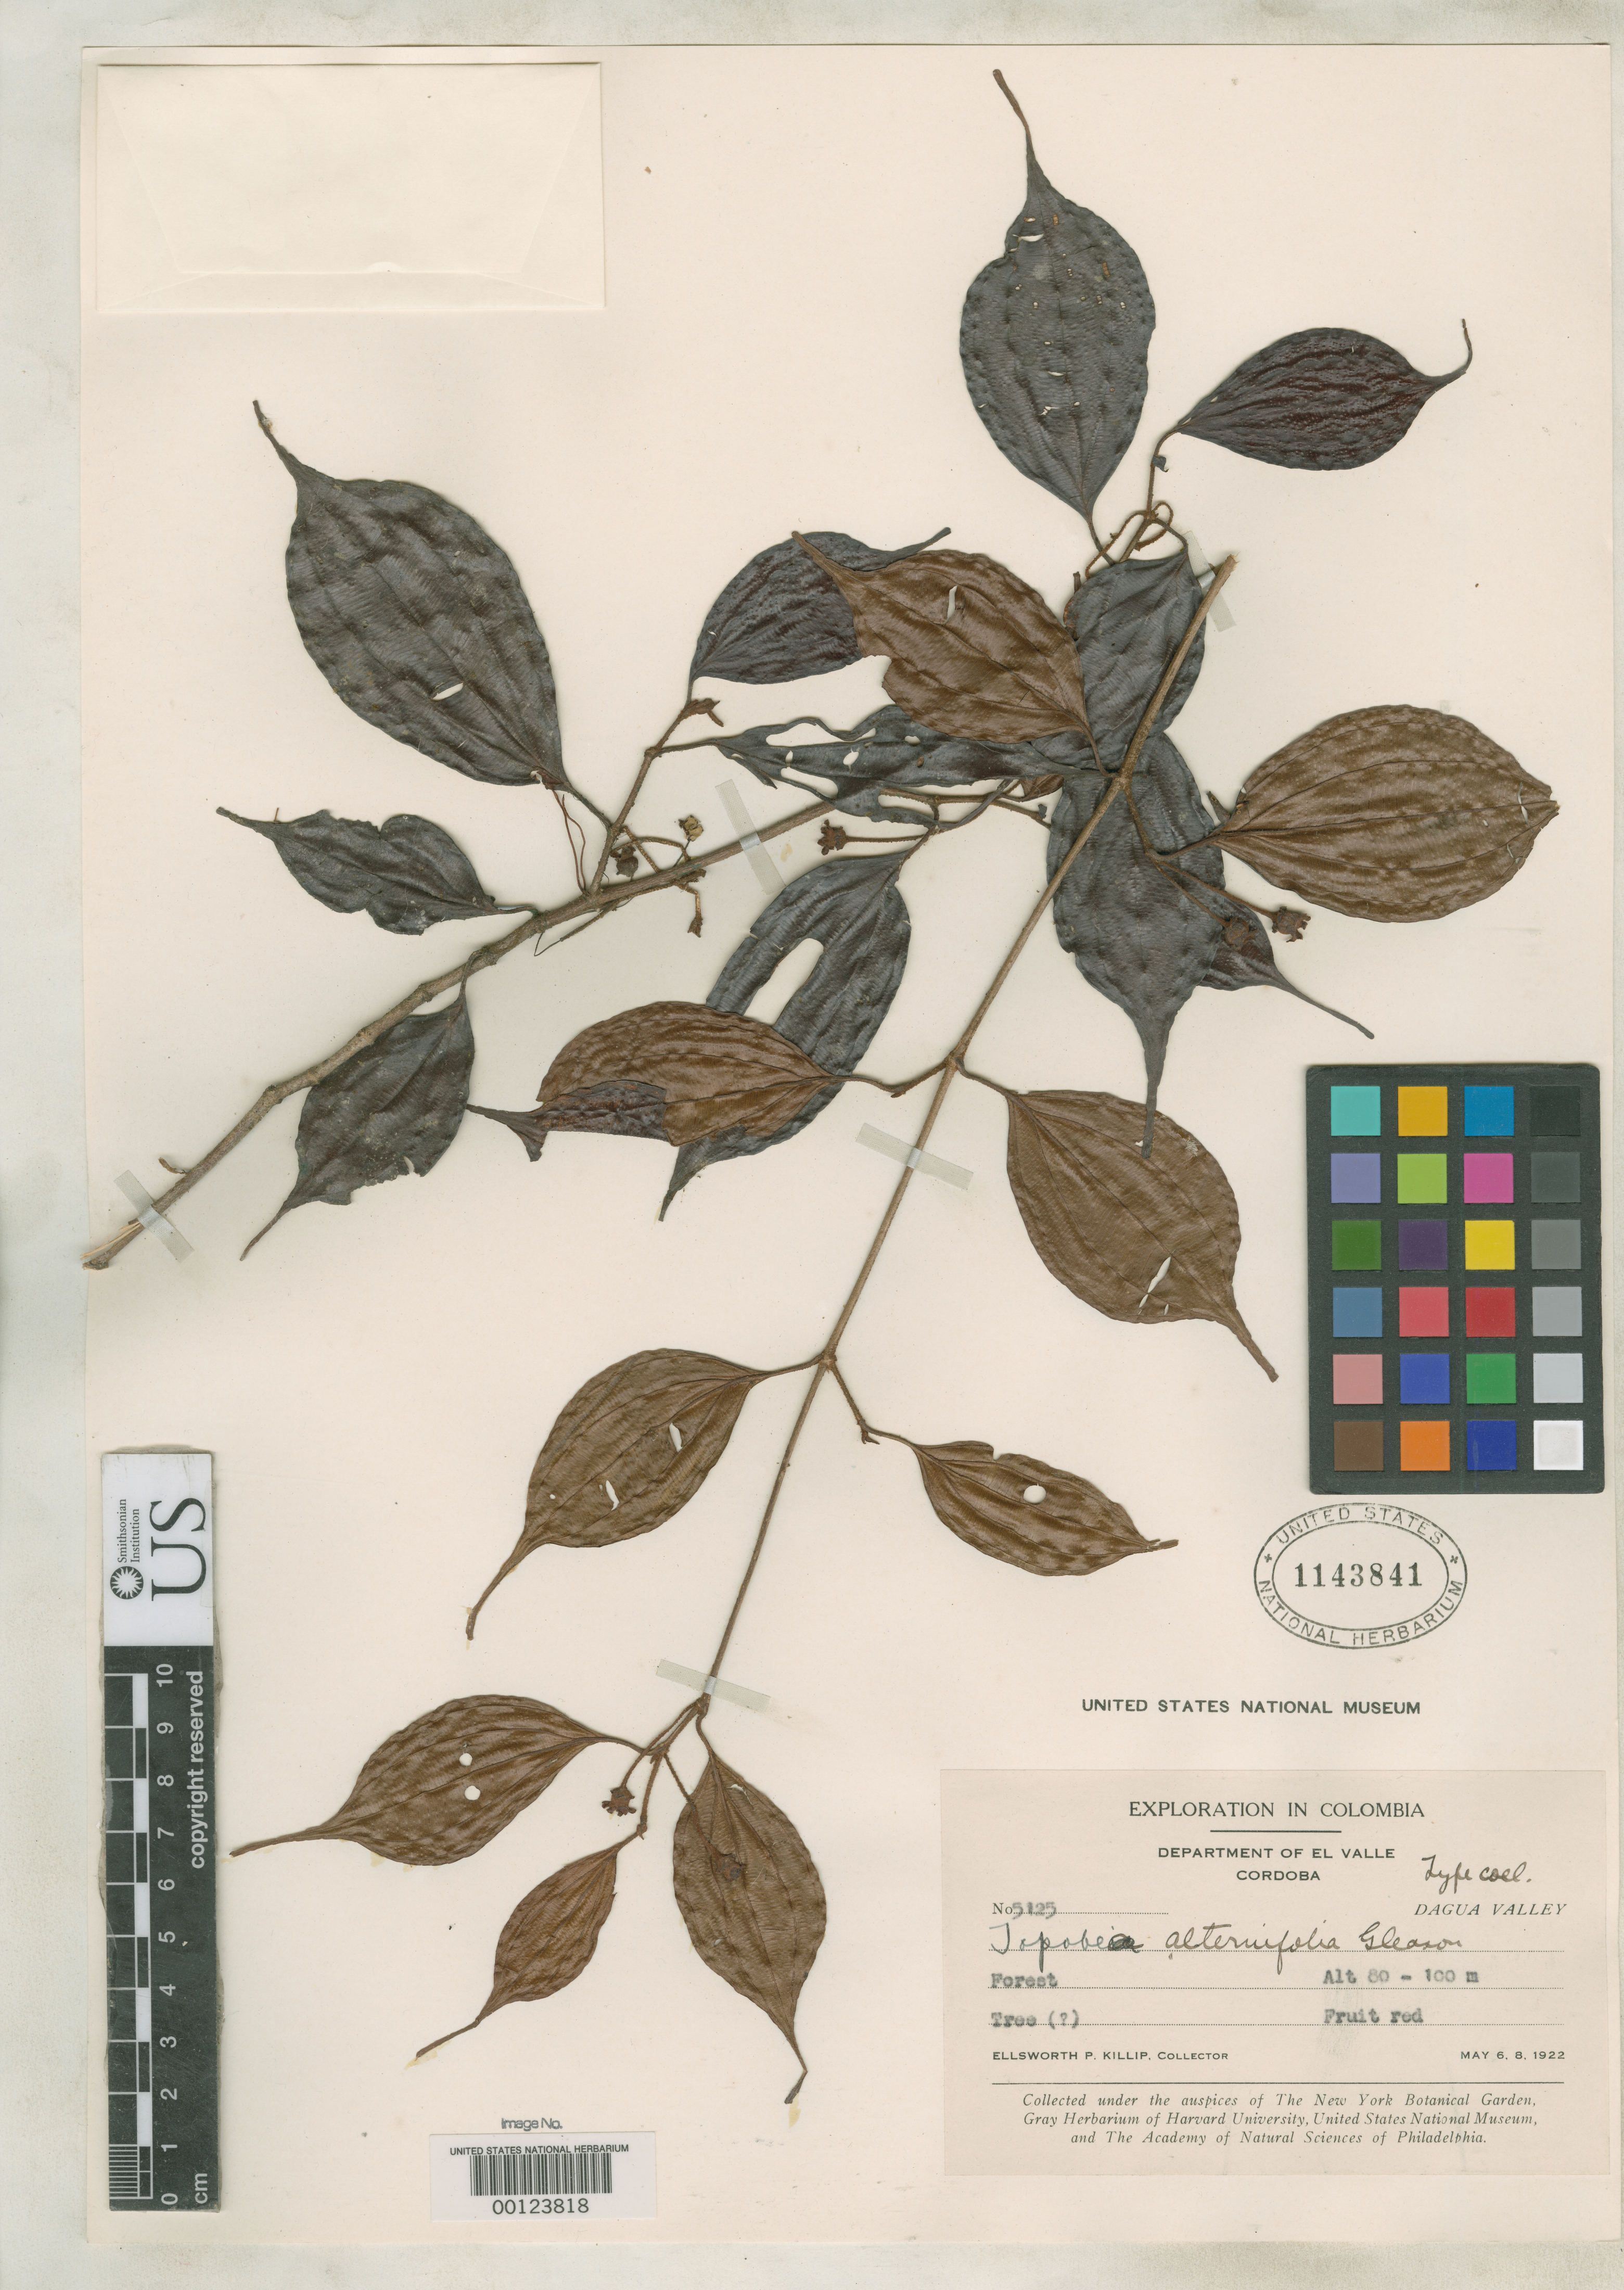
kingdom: Plantae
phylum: Tracheophyta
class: Magnoliopsida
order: Myrtales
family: Melastomataceae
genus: Topobea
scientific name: Topobea alternifolia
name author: Gleason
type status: Isotype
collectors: E. P. Killip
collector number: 5125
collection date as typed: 06 May 1922 and 08 May 1922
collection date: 1922-05-06,1922-05-08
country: Colombia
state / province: Valle del Cauca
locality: Dagua Valley, Cordoba.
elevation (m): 80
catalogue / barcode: US 1143841